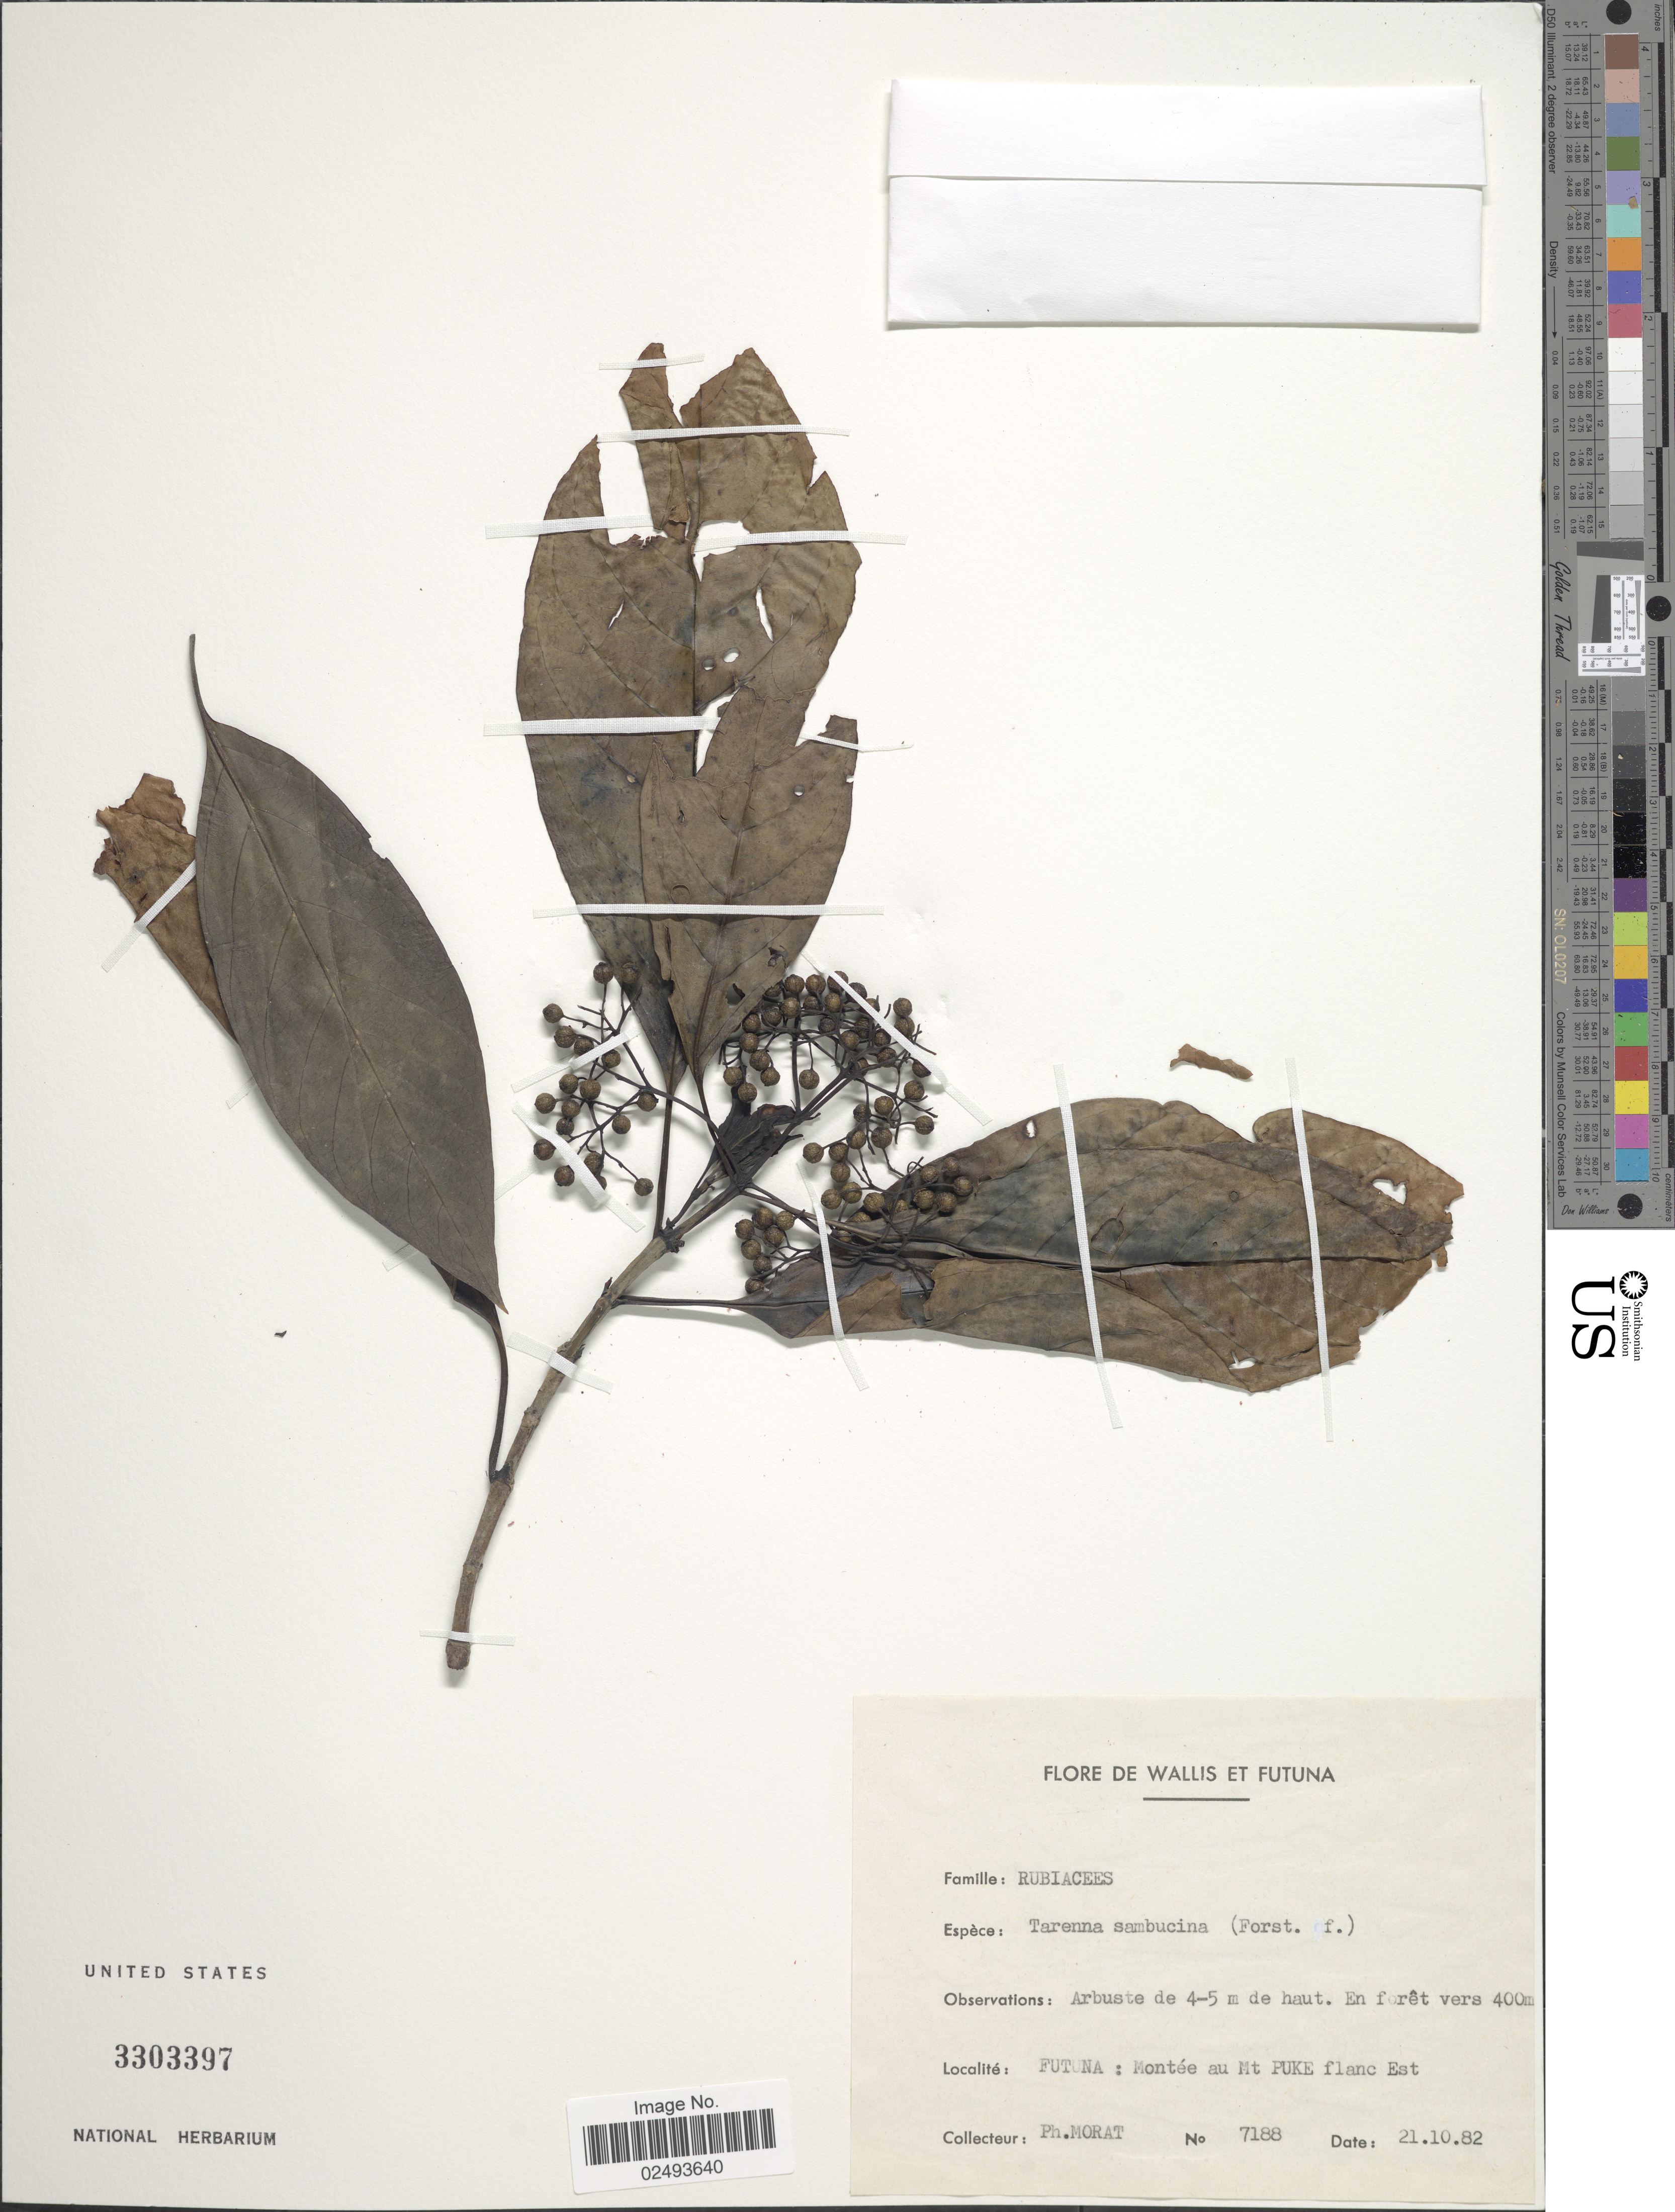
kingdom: Plantae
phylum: Tracheophyta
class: Magnoliopsida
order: Gentianales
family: Rubiaceae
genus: Tarenna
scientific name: Tarenna sambucina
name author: (G. Forst.) Drake ex Durand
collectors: P. Morat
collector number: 7188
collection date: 1982-10-21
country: Wallis and Futuna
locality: Futuna: Montee au Mt. Puke flanc Est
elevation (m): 400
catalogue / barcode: US 3303397